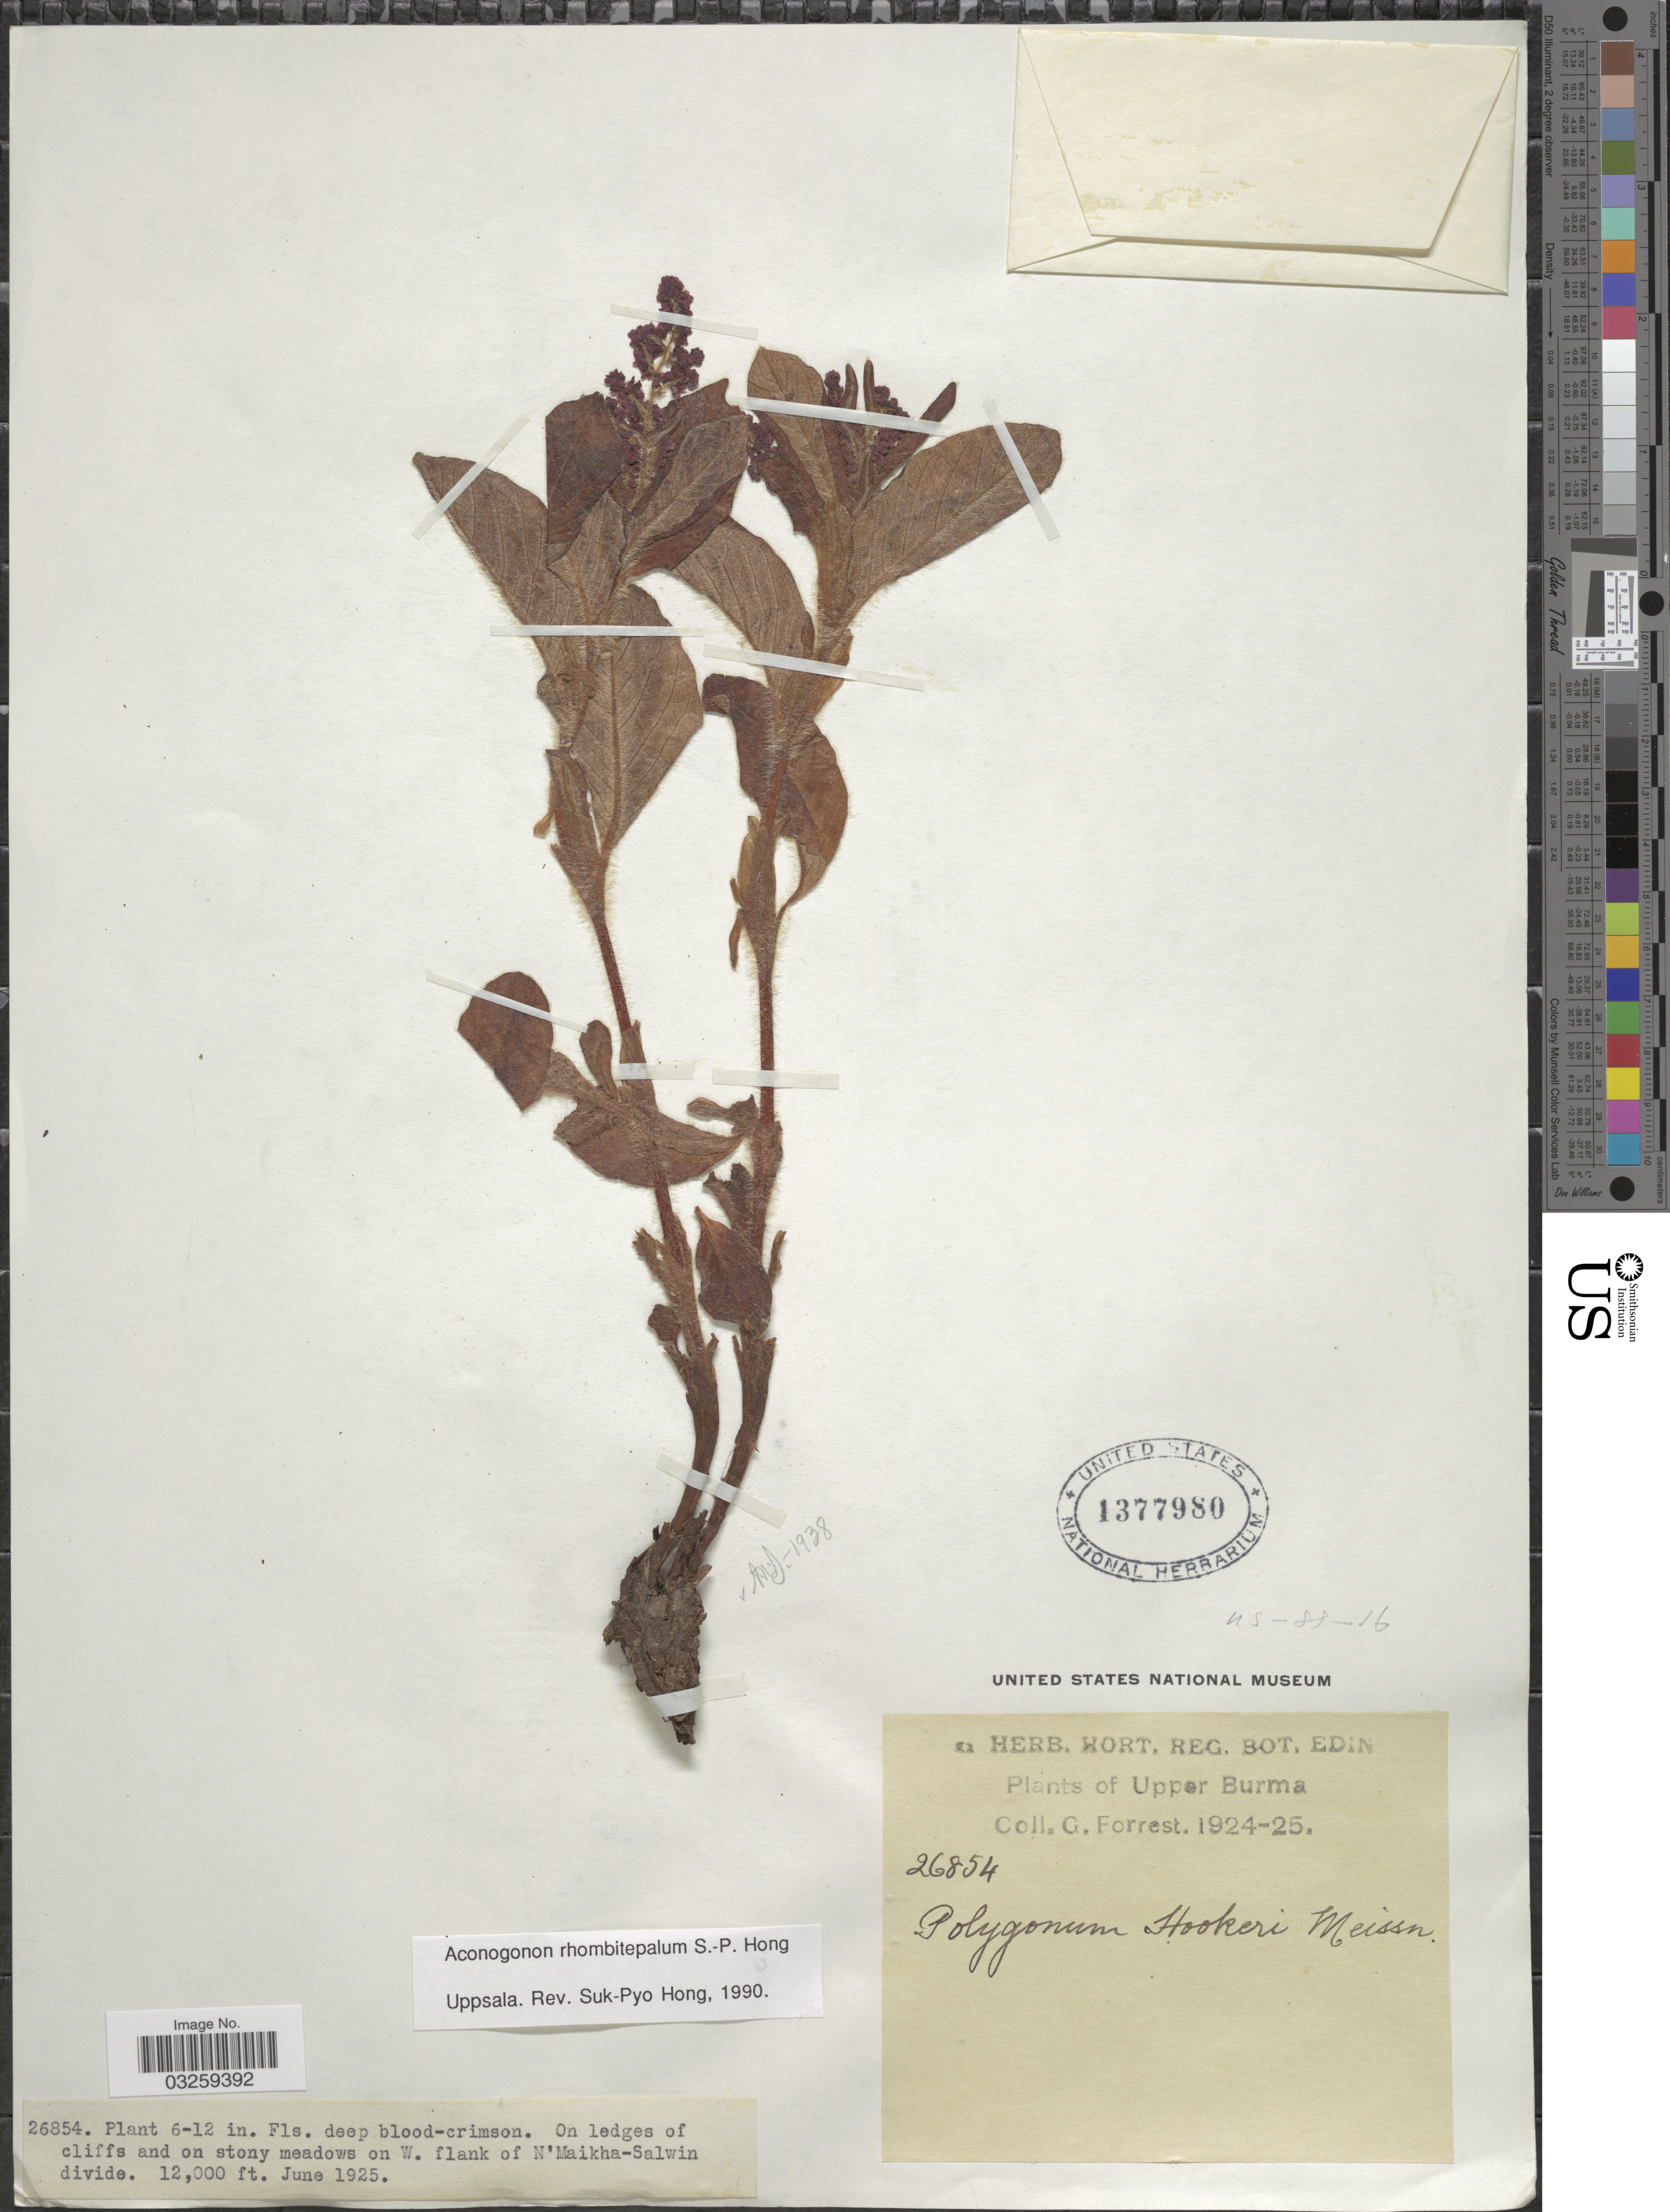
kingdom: Plantae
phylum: Tracheophyta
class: Magnoliopsida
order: Caryophyllales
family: Polygonaceae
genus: Polygonum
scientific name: Polygonum hookeri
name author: Meisn.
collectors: G. Forrest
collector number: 26854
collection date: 1925-06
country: Myanmar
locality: Upper Burma. W. flank of N'Maikha-Salwin divide.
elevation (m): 3658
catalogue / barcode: US 1377980